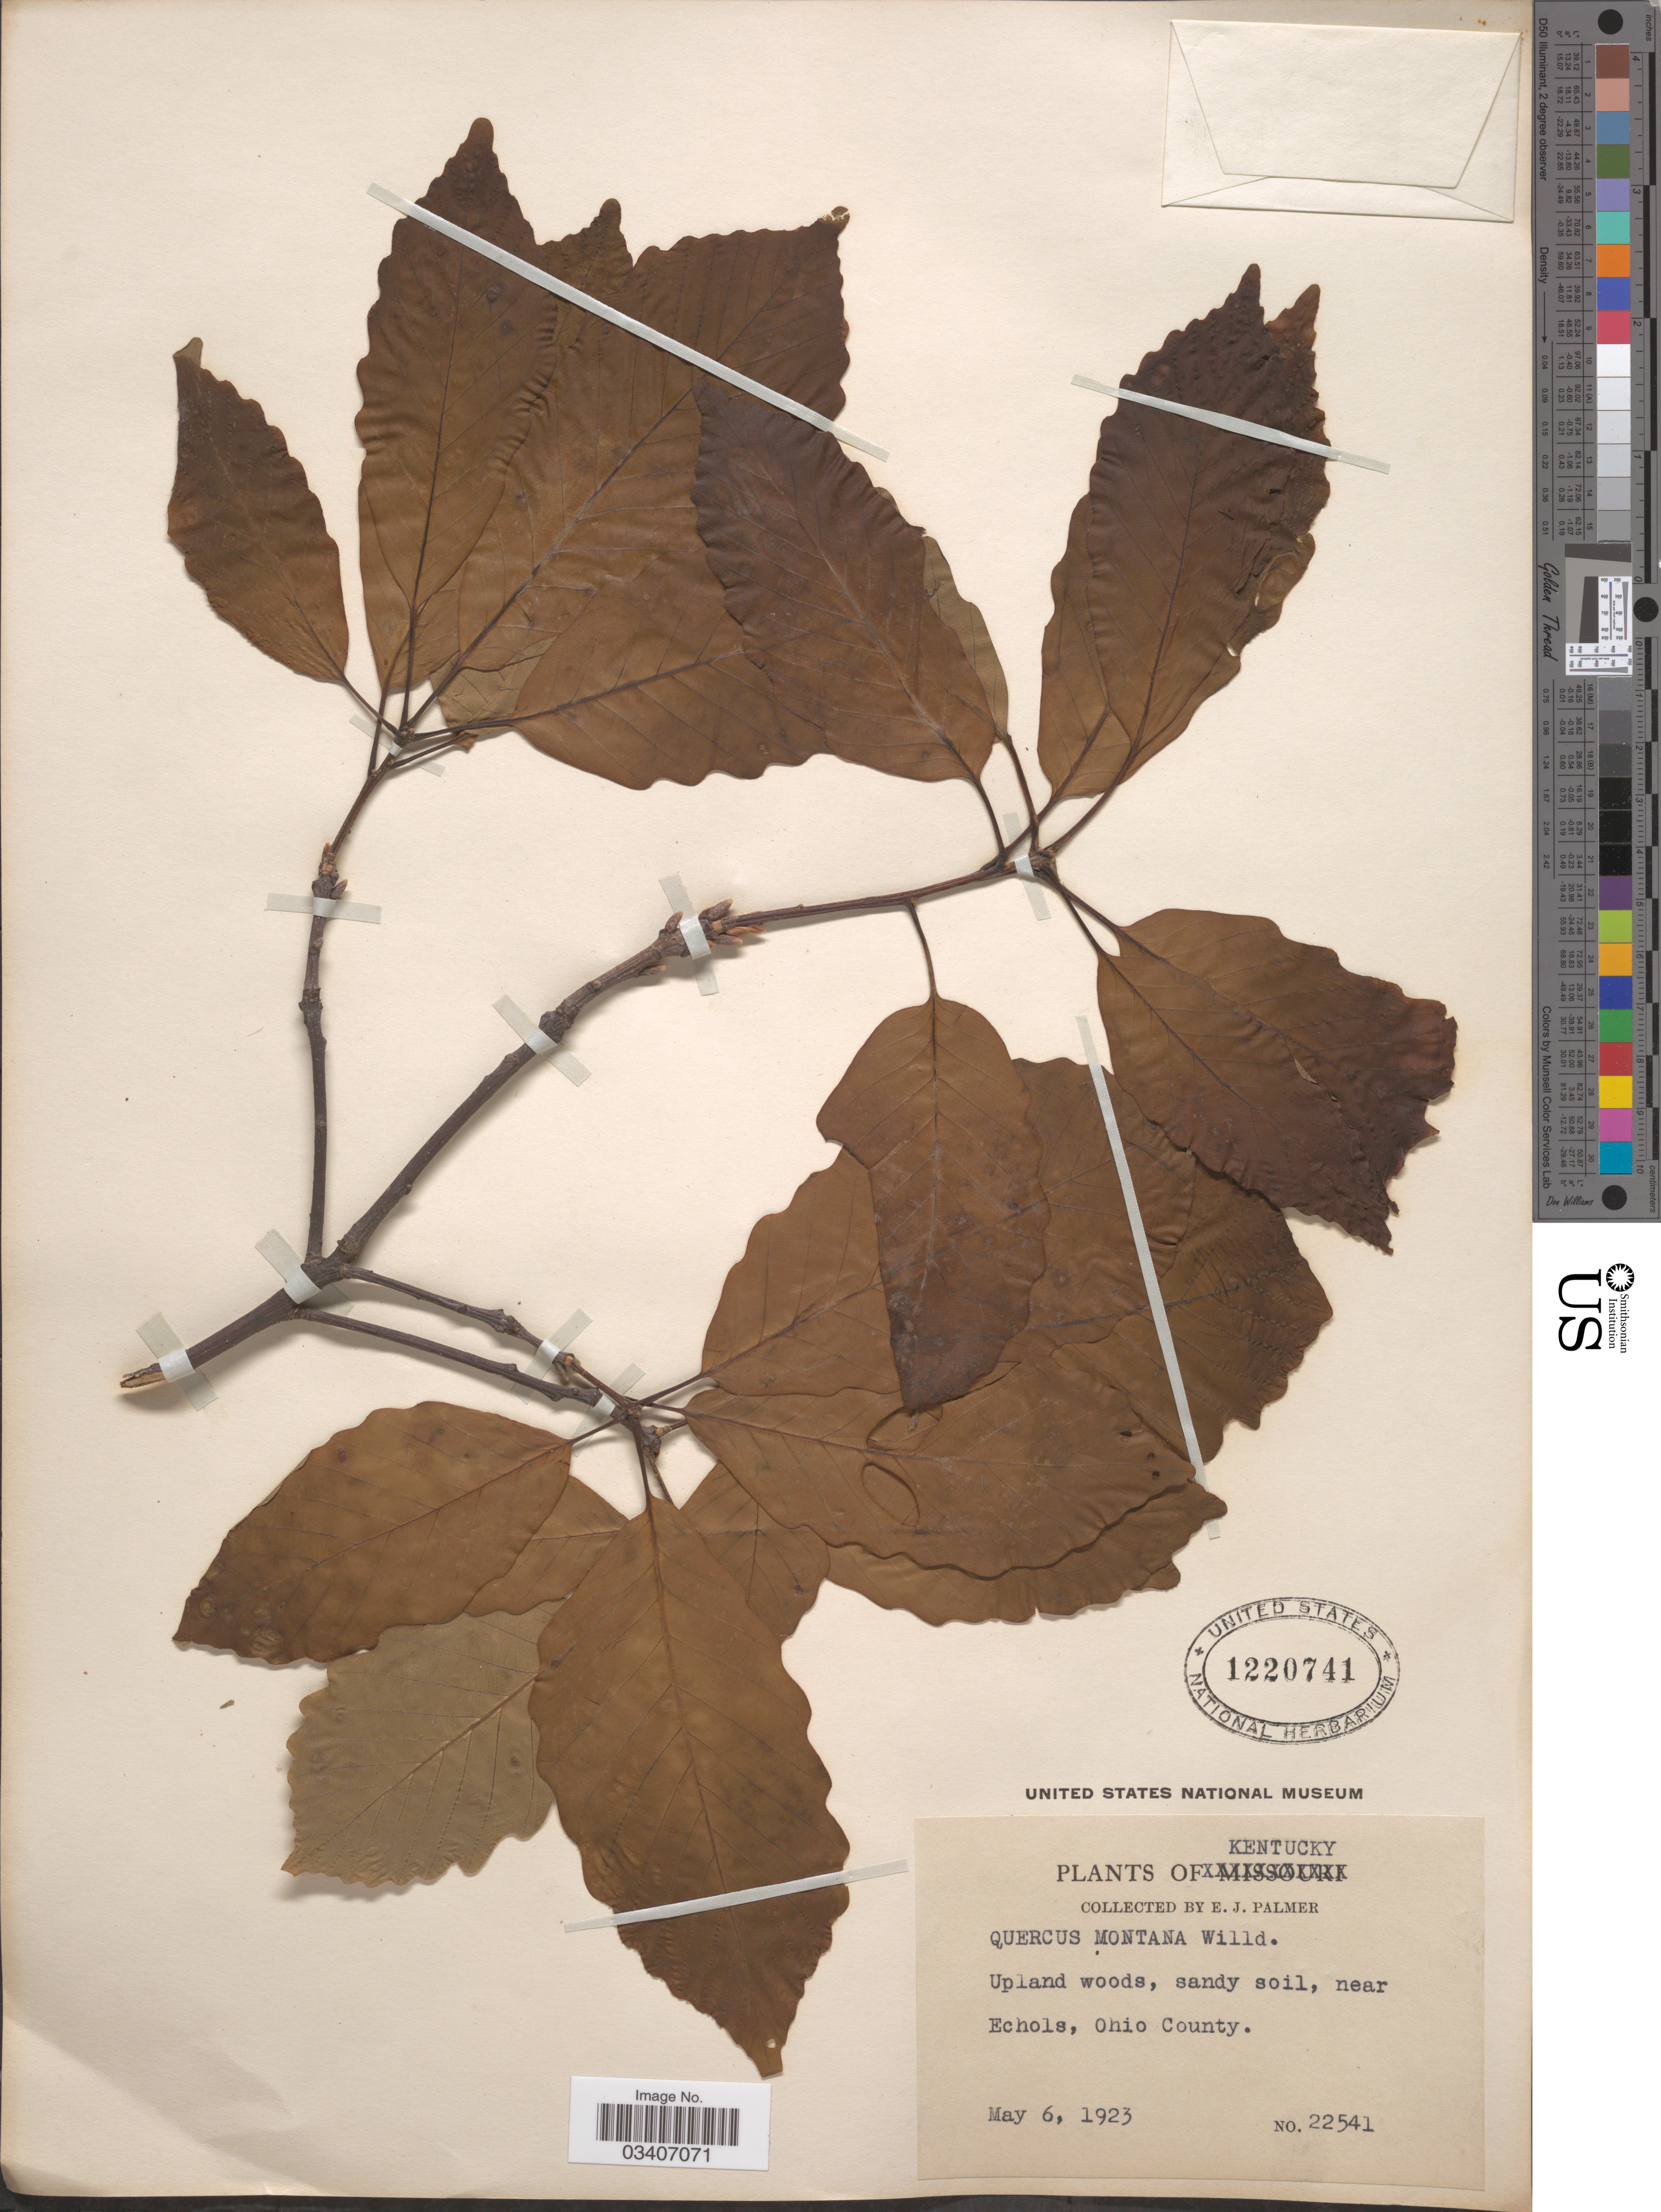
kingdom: Plantae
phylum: Tracheophyta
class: Magnoliopsida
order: Fagales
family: Fagaceae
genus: Quercus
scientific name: Quercus montana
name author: Willd.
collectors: E. J. Palmer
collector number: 22541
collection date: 1923-05-06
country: United States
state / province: Kentucky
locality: Near Echols, Ohio County.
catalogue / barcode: US 1220741